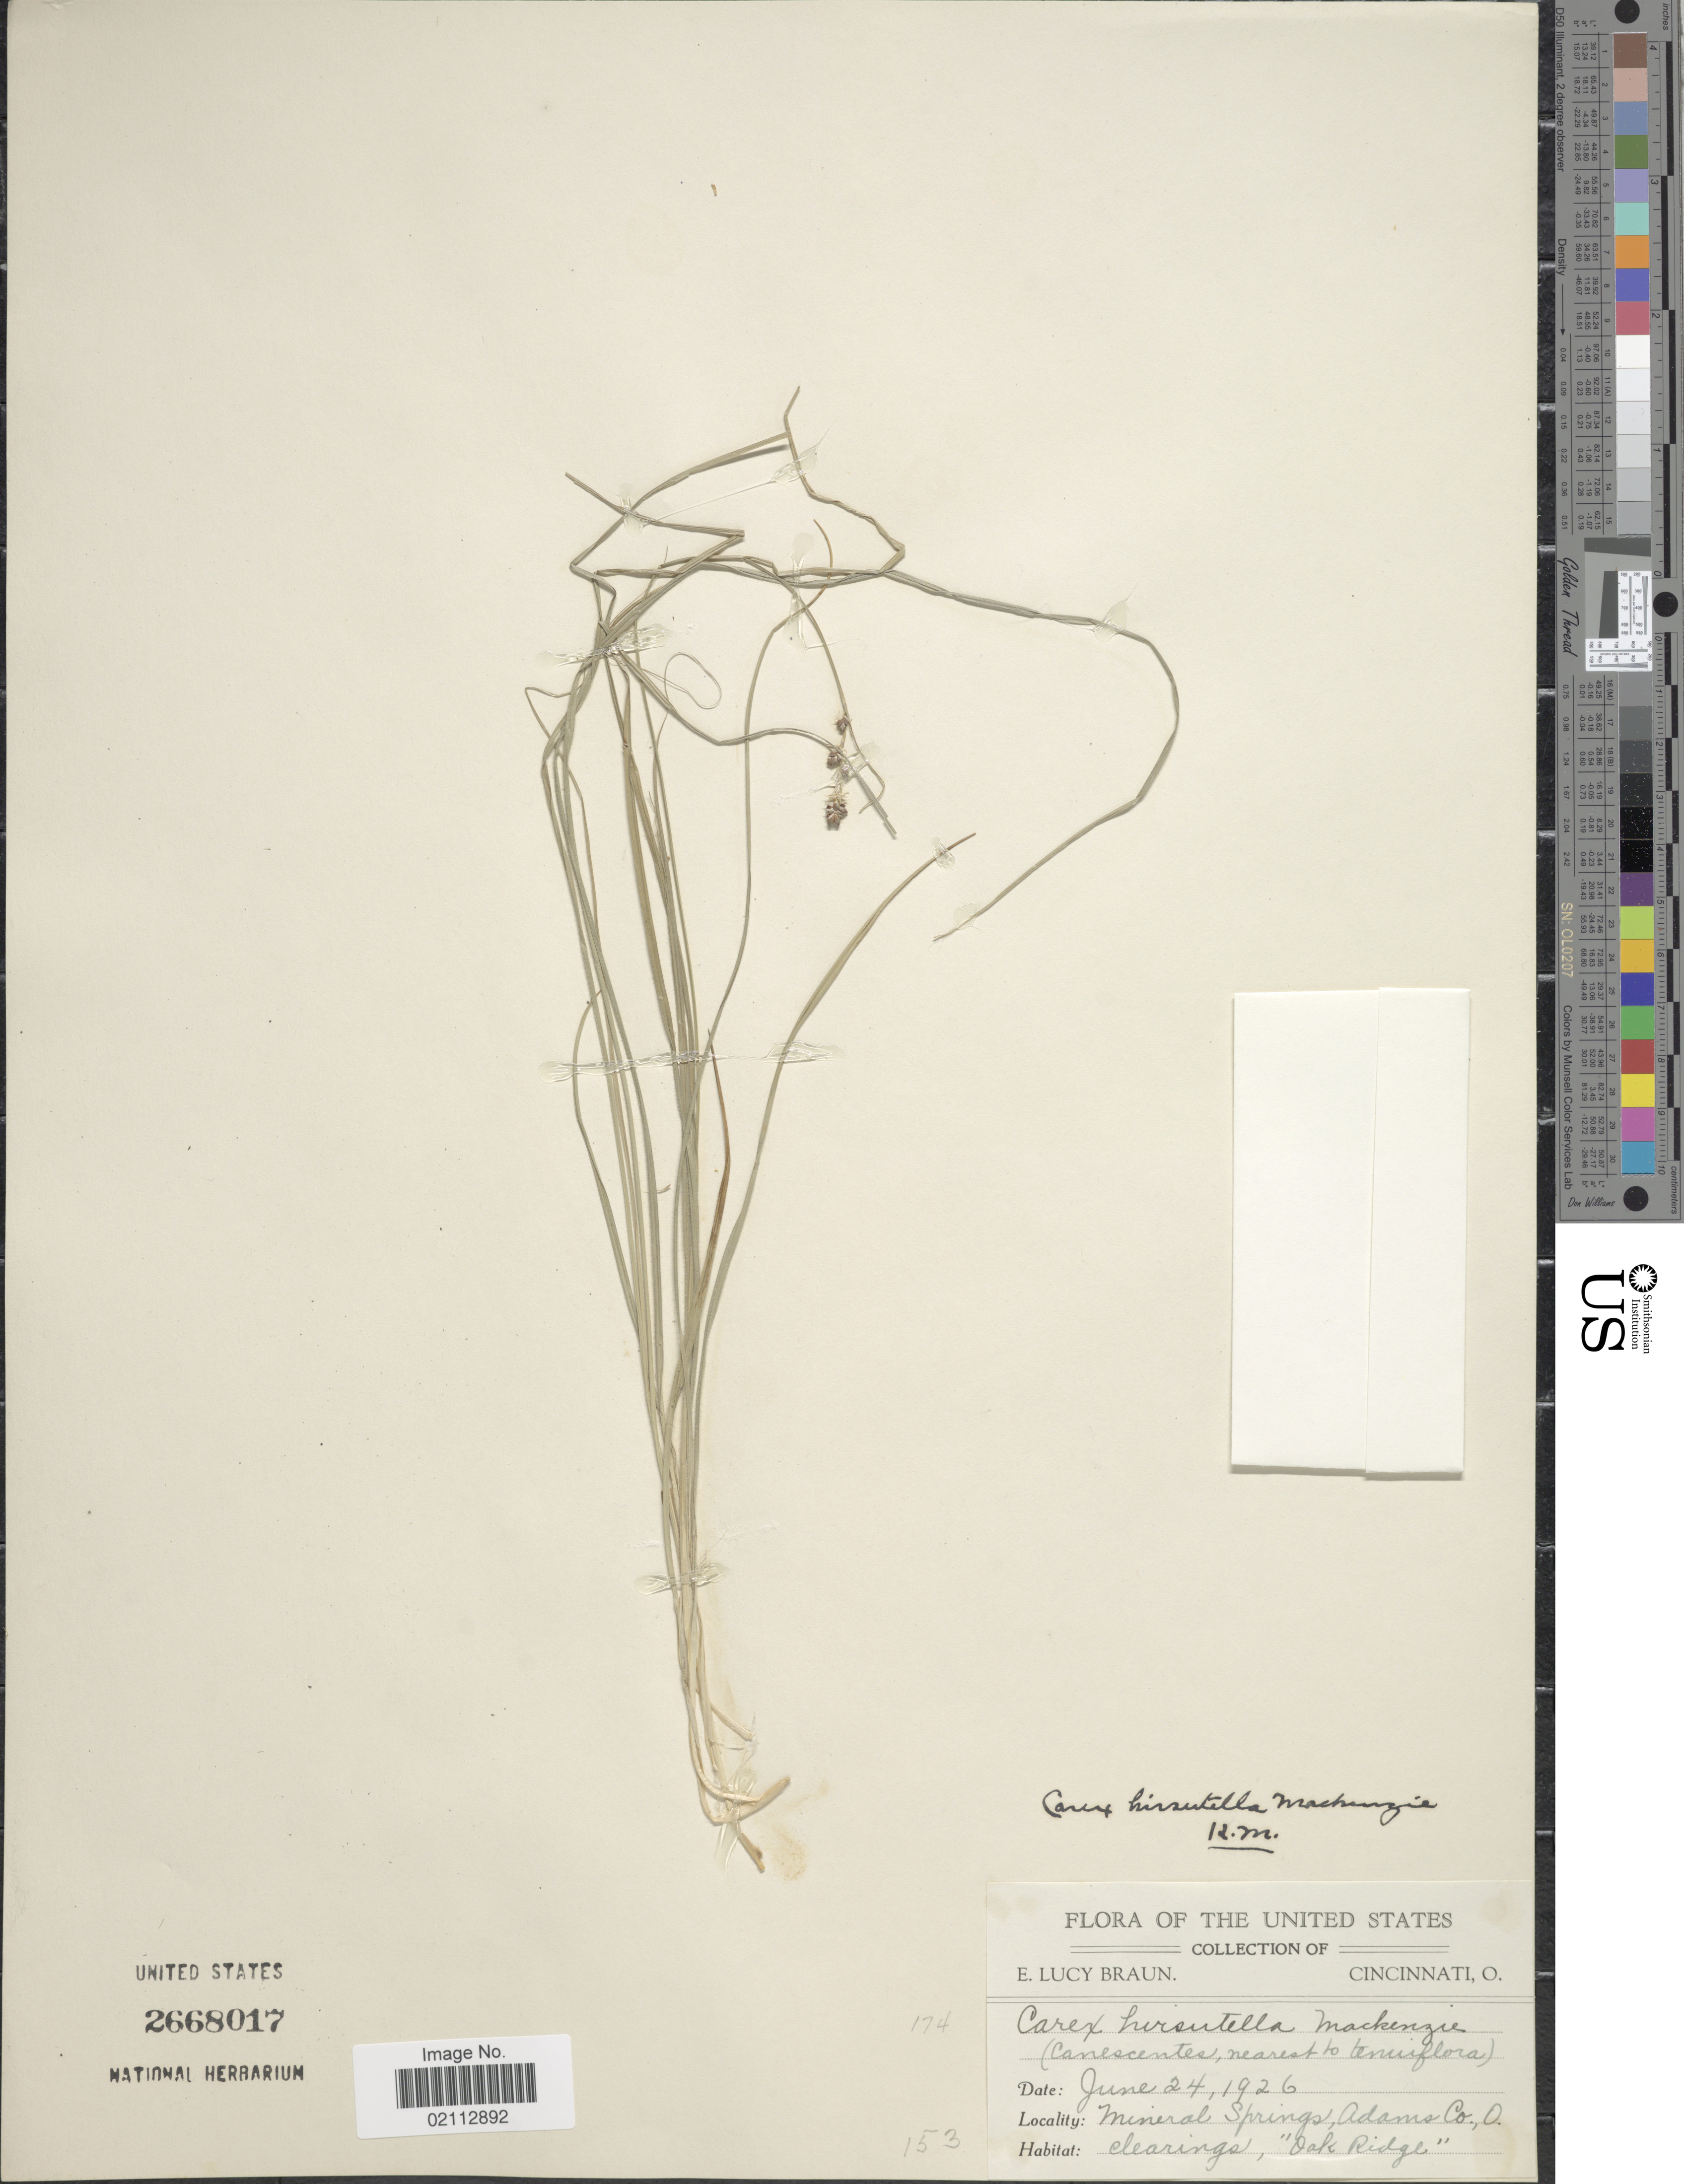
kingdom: Plantae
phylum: Tracheophyta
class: Liliopsida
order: Poales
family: Cyperaceae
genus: Carex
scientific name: Carex hirsutella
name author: Mack.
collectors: E. L. Braun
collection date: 1926-06-24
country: United States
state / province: Ohio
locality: Mineral Springs, Adams Co., O.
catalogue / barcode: US 2668017